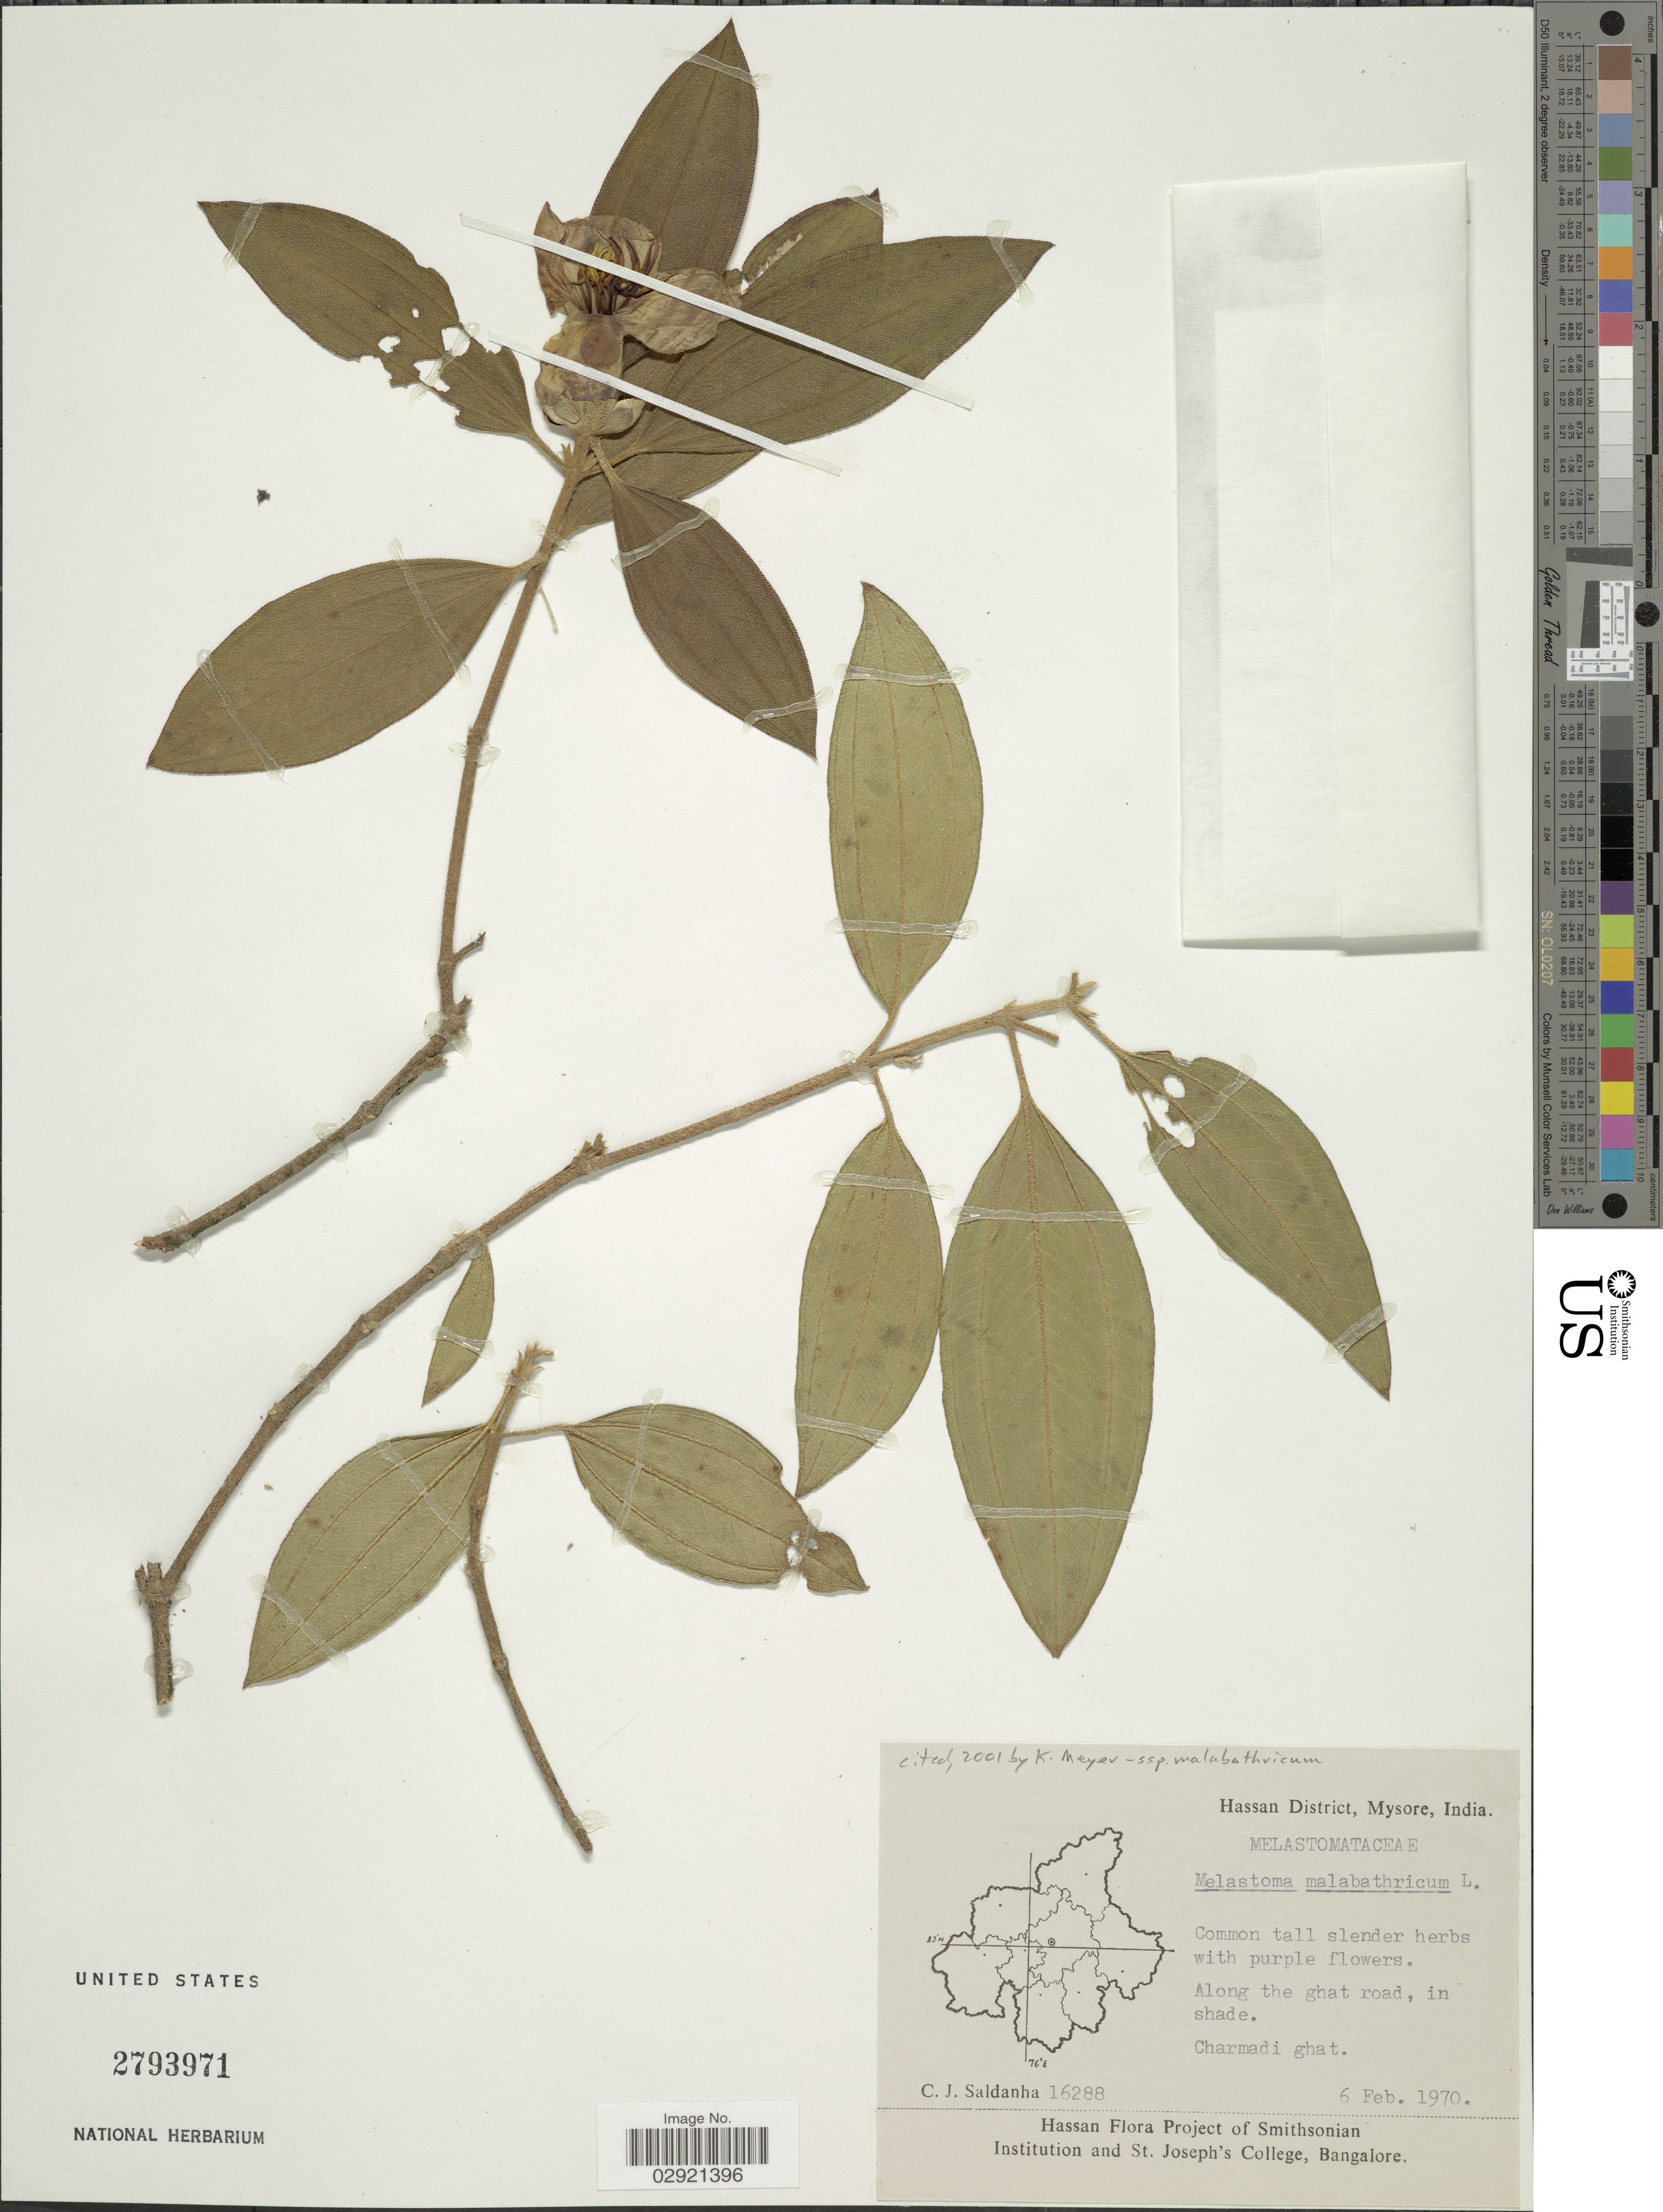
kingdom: Plantae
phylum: Tracheophyta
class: Magnoliopsida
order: Myrtales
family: Melastomataceae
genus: Melastoma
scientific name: Melastoma malabathricum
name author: L.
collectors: C. J. Saldanha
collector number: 16288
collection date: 1970-02-06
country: India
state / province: Karnataka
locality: Hassan District, Mysore. Charmadi ghat.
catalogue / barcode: US 2793971